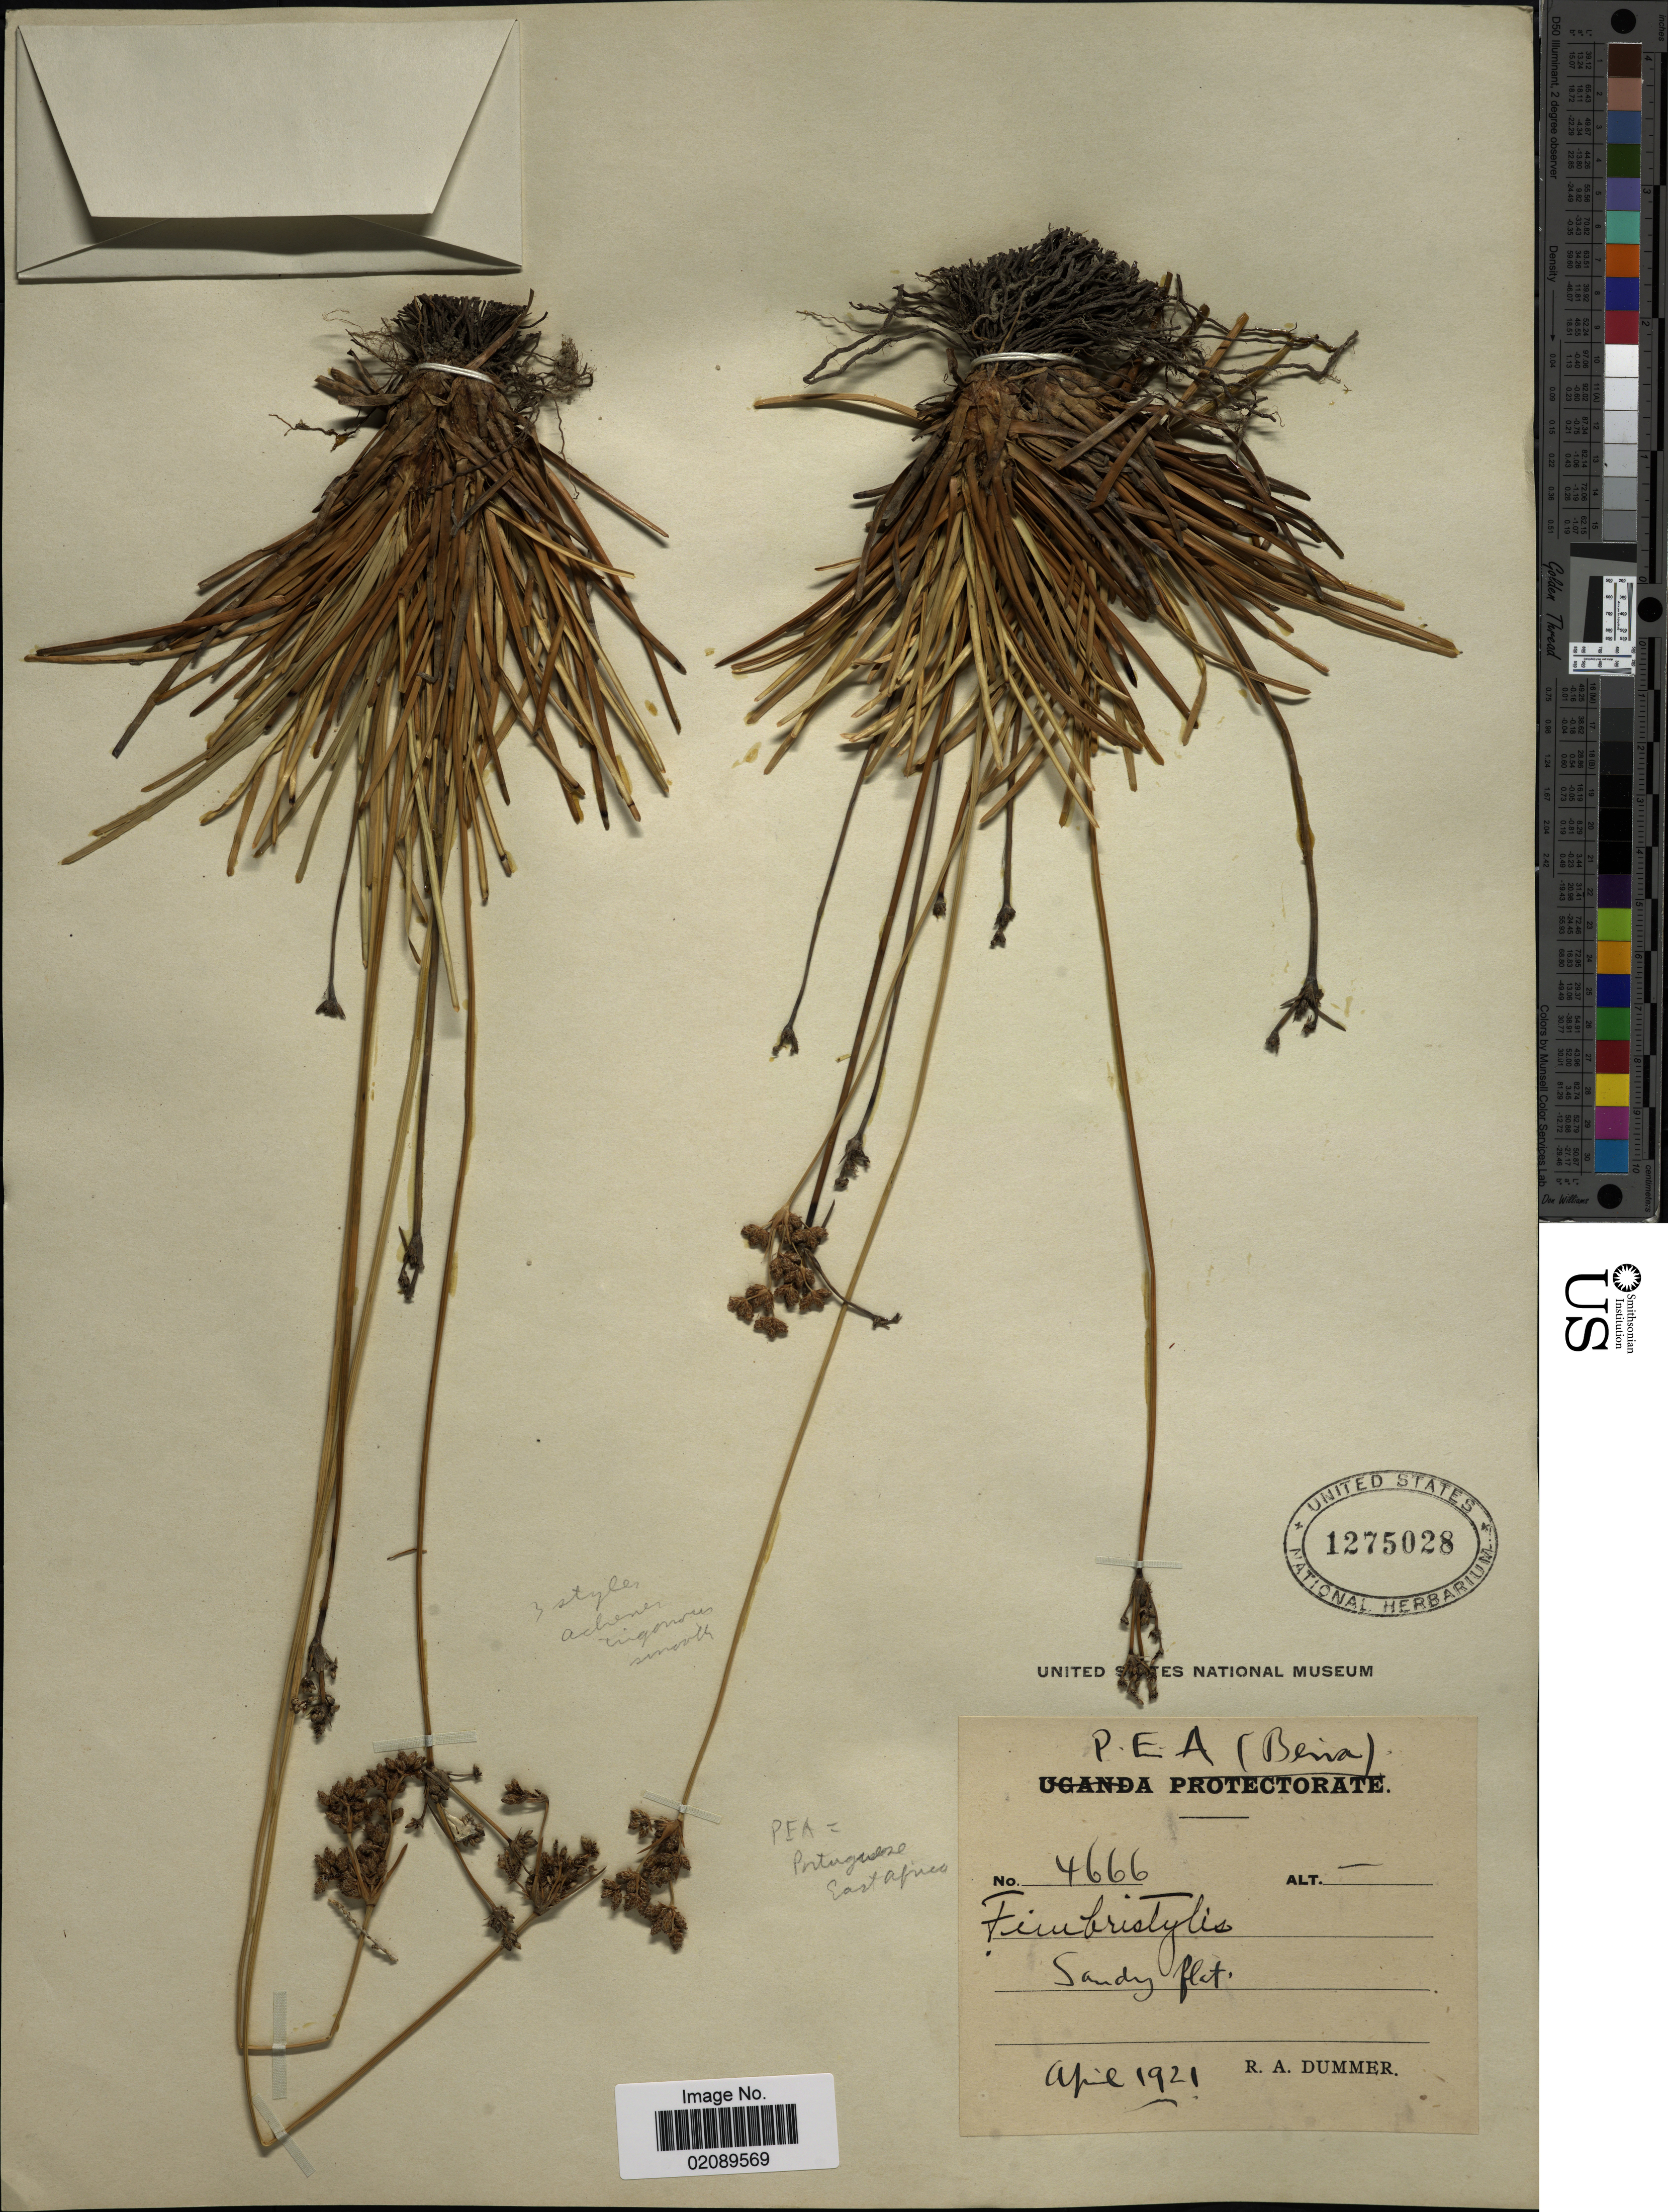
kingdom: Plantae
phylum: Tracheophyta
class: Liliopsida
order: Poales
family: Cyperaceae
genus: Fimbristylis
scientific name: Fimbristylis cymosa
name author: R. Br.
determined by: Strong, Mark T., (BOT), Smithsonian Institution - National Museum of Natural History (UNITED STATES)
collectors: R. Dümmer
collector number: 4666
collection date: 1921-04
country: Mozambique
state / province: Sofala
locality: P. E. A. (Beira).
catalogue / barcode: US 1275028